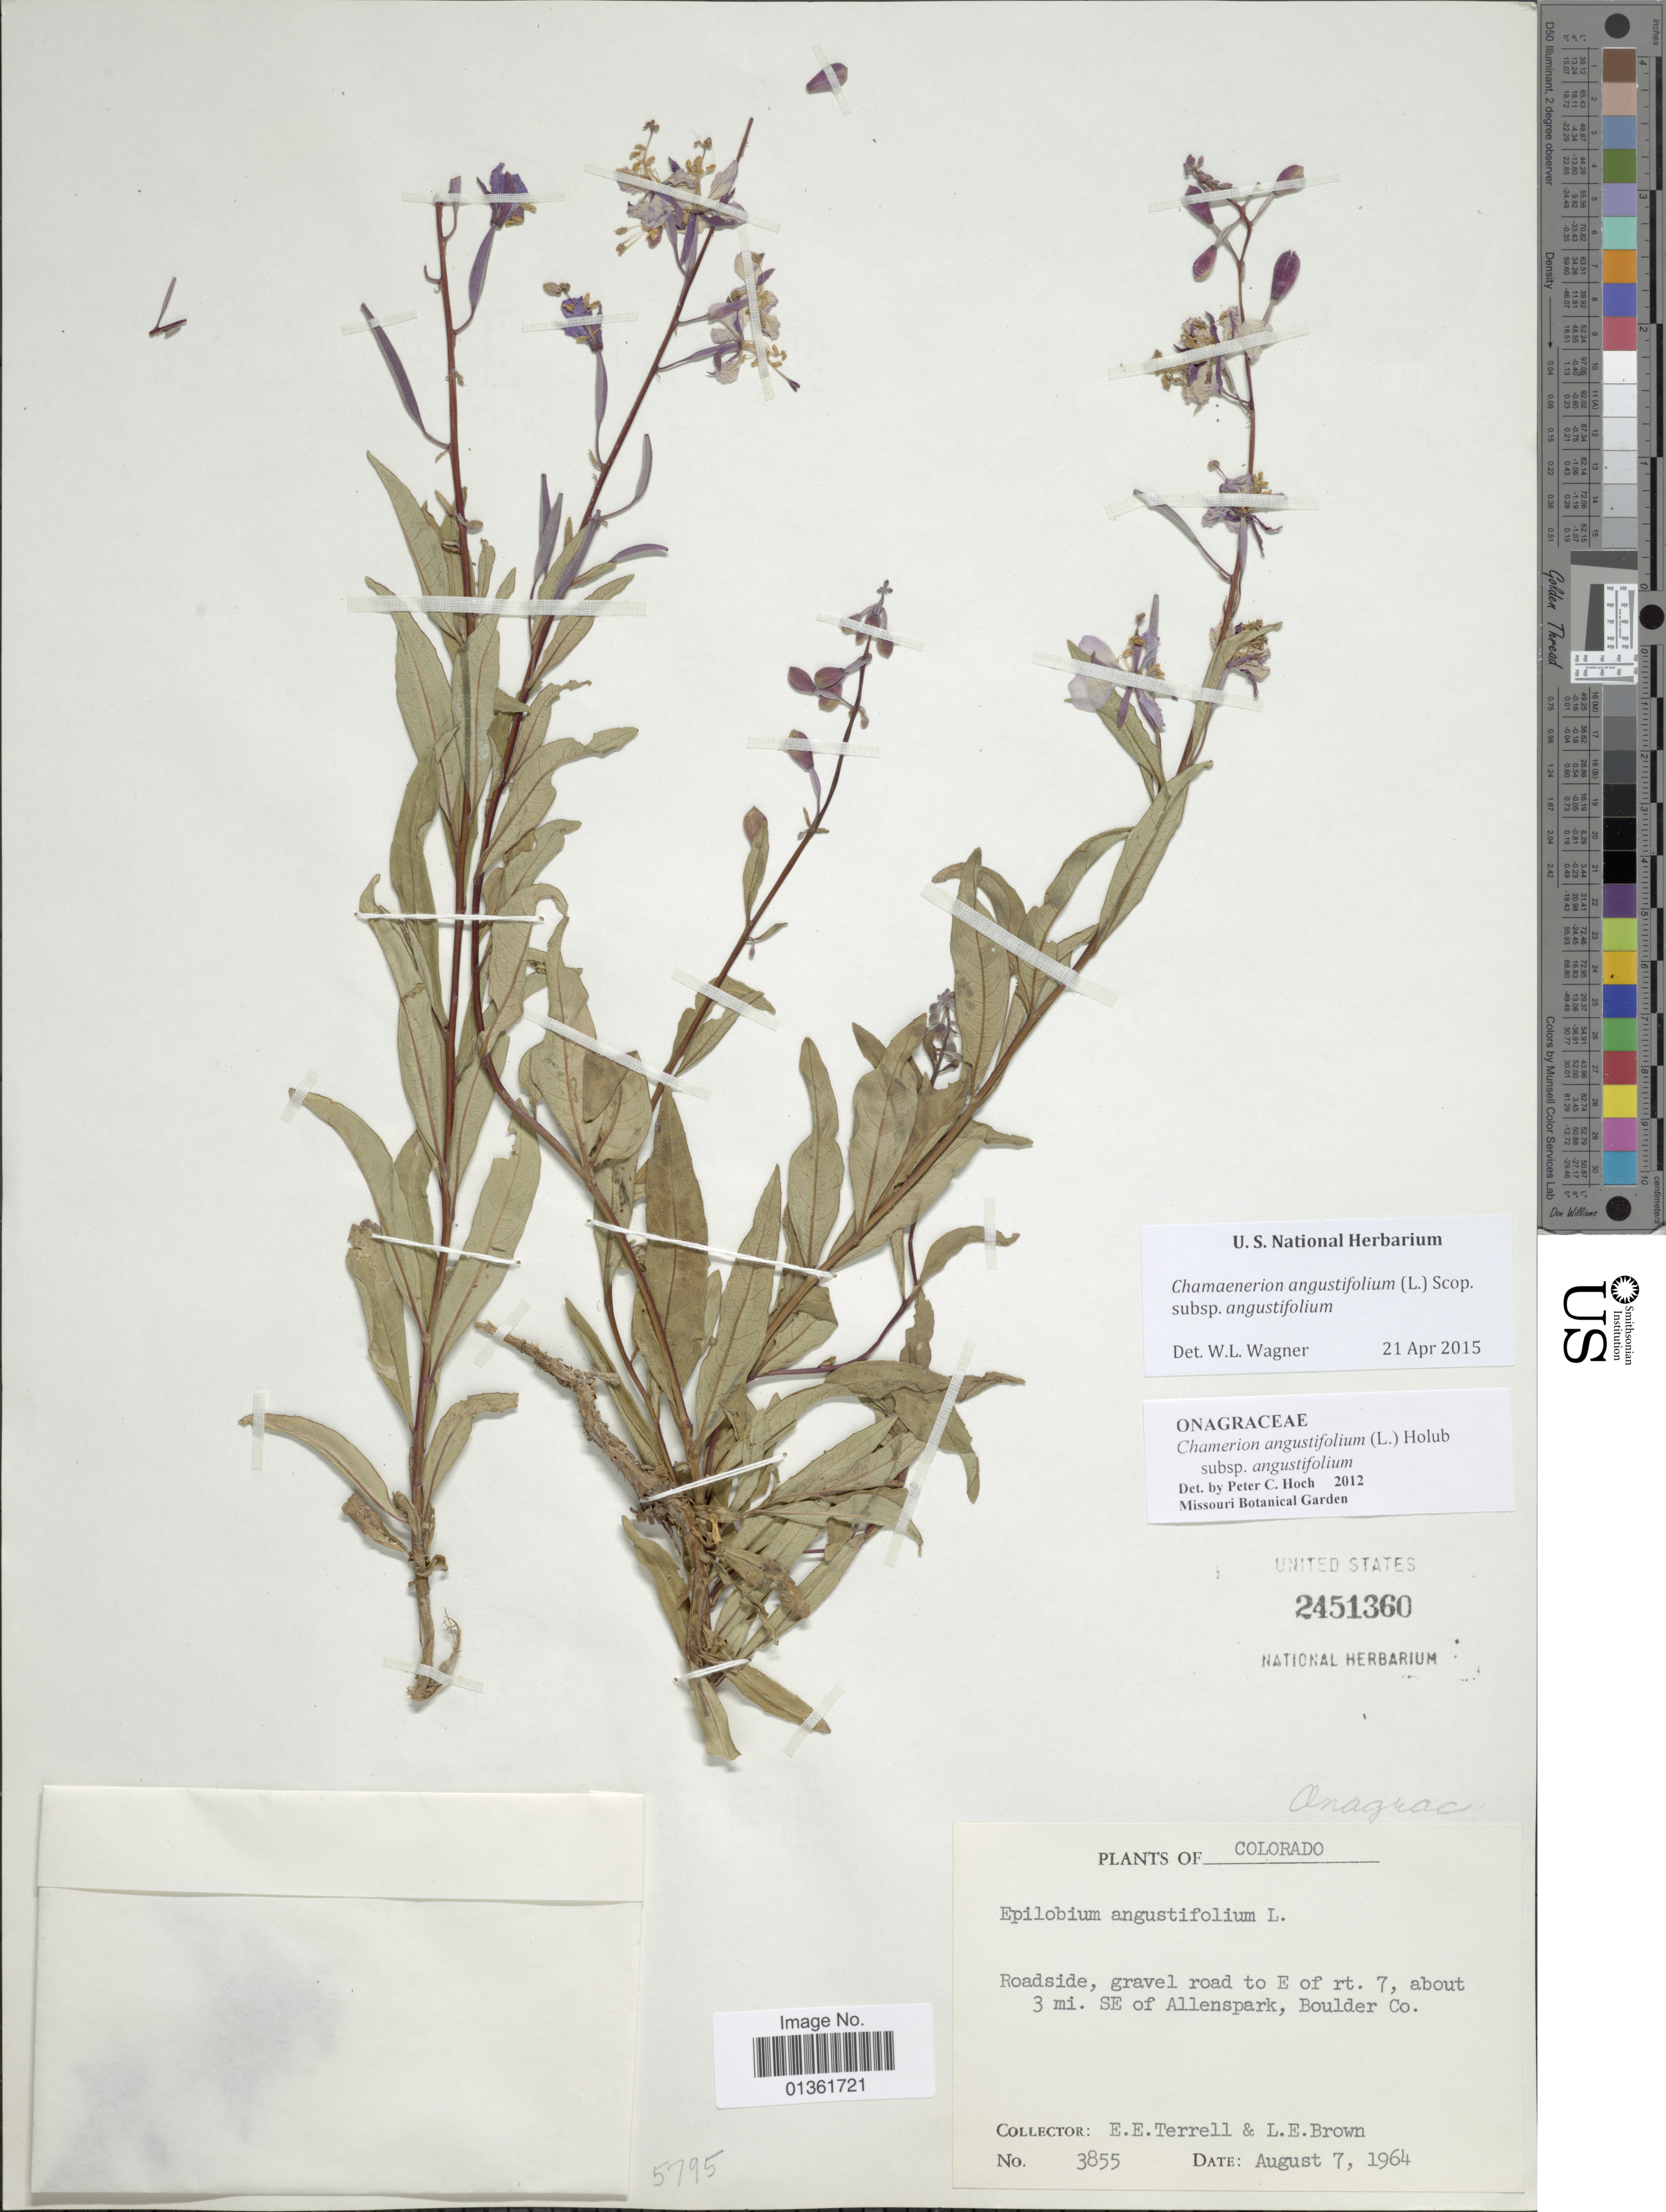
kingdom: Plantae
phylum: Tracheophyta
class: Magnoliopsida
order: Myrtales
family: Onagraceae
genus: Chamaenerion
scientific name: Chamaenerion angustifolium subsp. angustifolium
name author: (L.) Scop.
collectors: E. E. Terrell & L. E. Brown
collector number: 3855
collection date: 1964-08-07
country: United States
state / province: Colorado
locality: Roadside, gravel road to E of rt. 7, about 3 mi. SE of Allenspark, Boulder Co.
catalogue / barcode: US 2451360